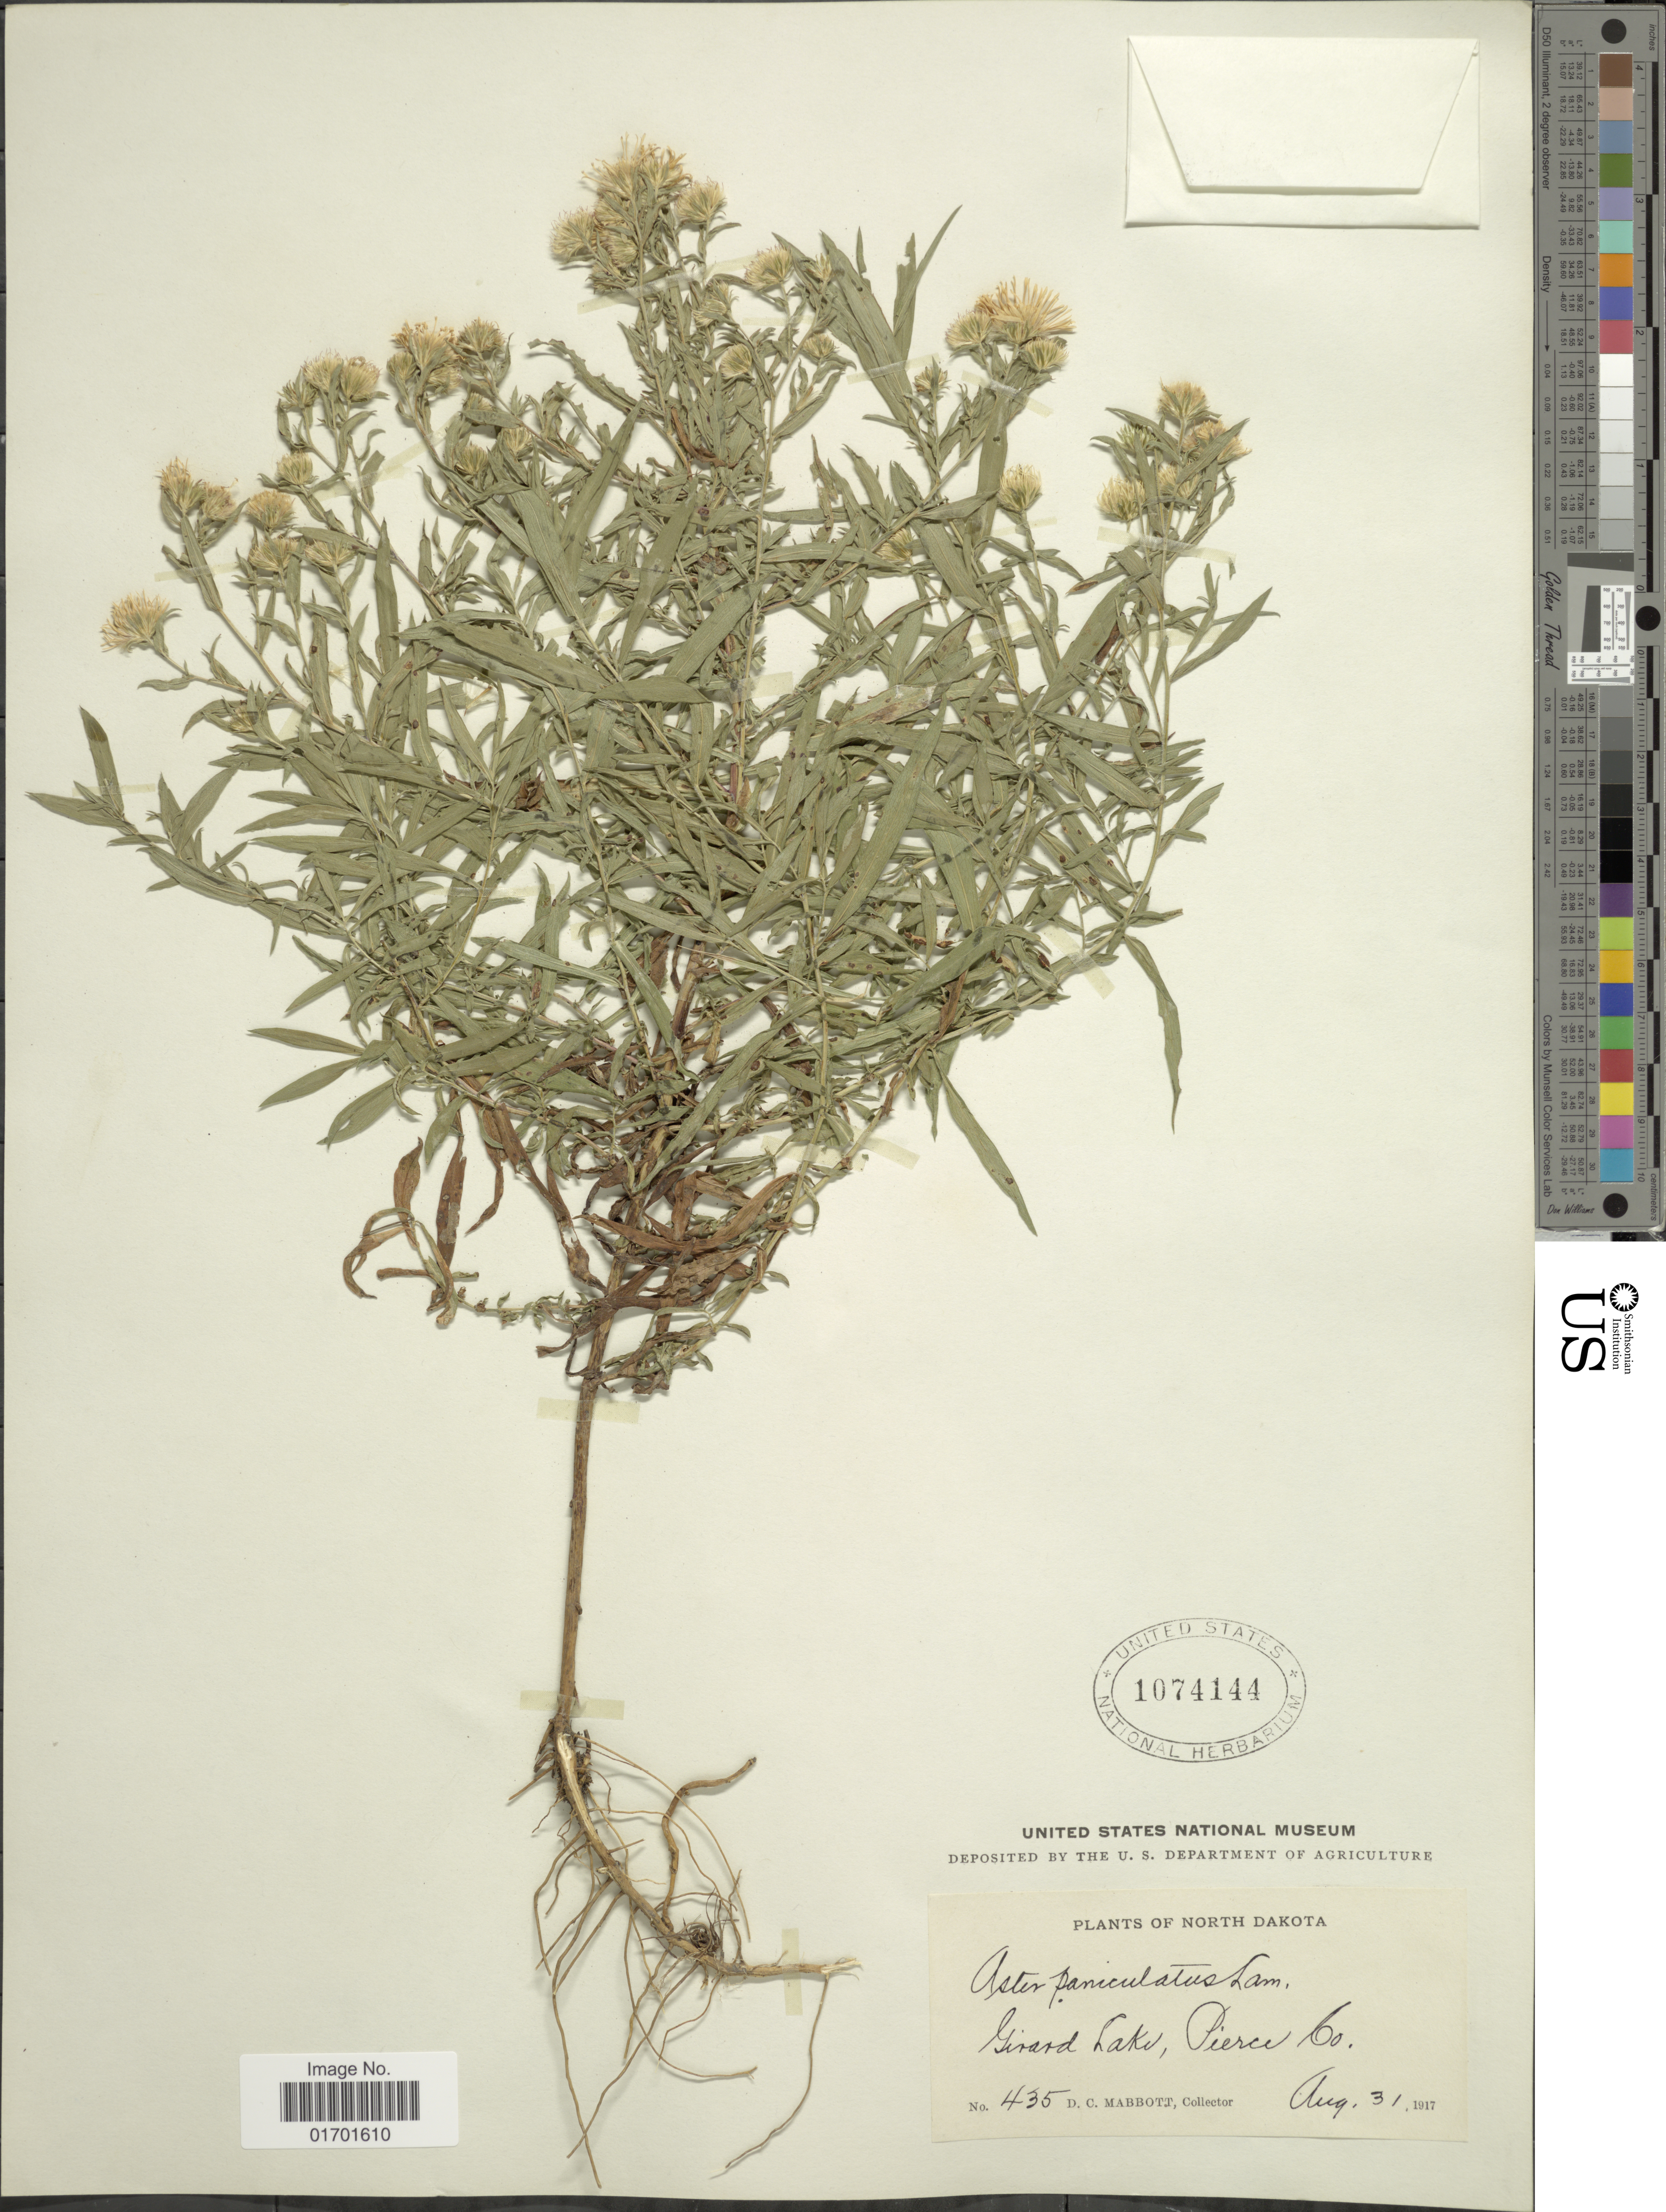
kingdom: Plantae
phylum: Tracheophyta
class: Magnoliopsida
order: Asterales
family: Asteraceae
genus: Symphyotrichum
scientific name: Symphyotrichum lanceolatum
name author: (Willd.) G.L. Nesom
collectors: D. Mabbott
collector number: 435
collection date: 1917-08-31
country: United States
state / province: North Dakota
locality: Girard Lake, Pierce Co.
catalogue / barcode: US 1074144